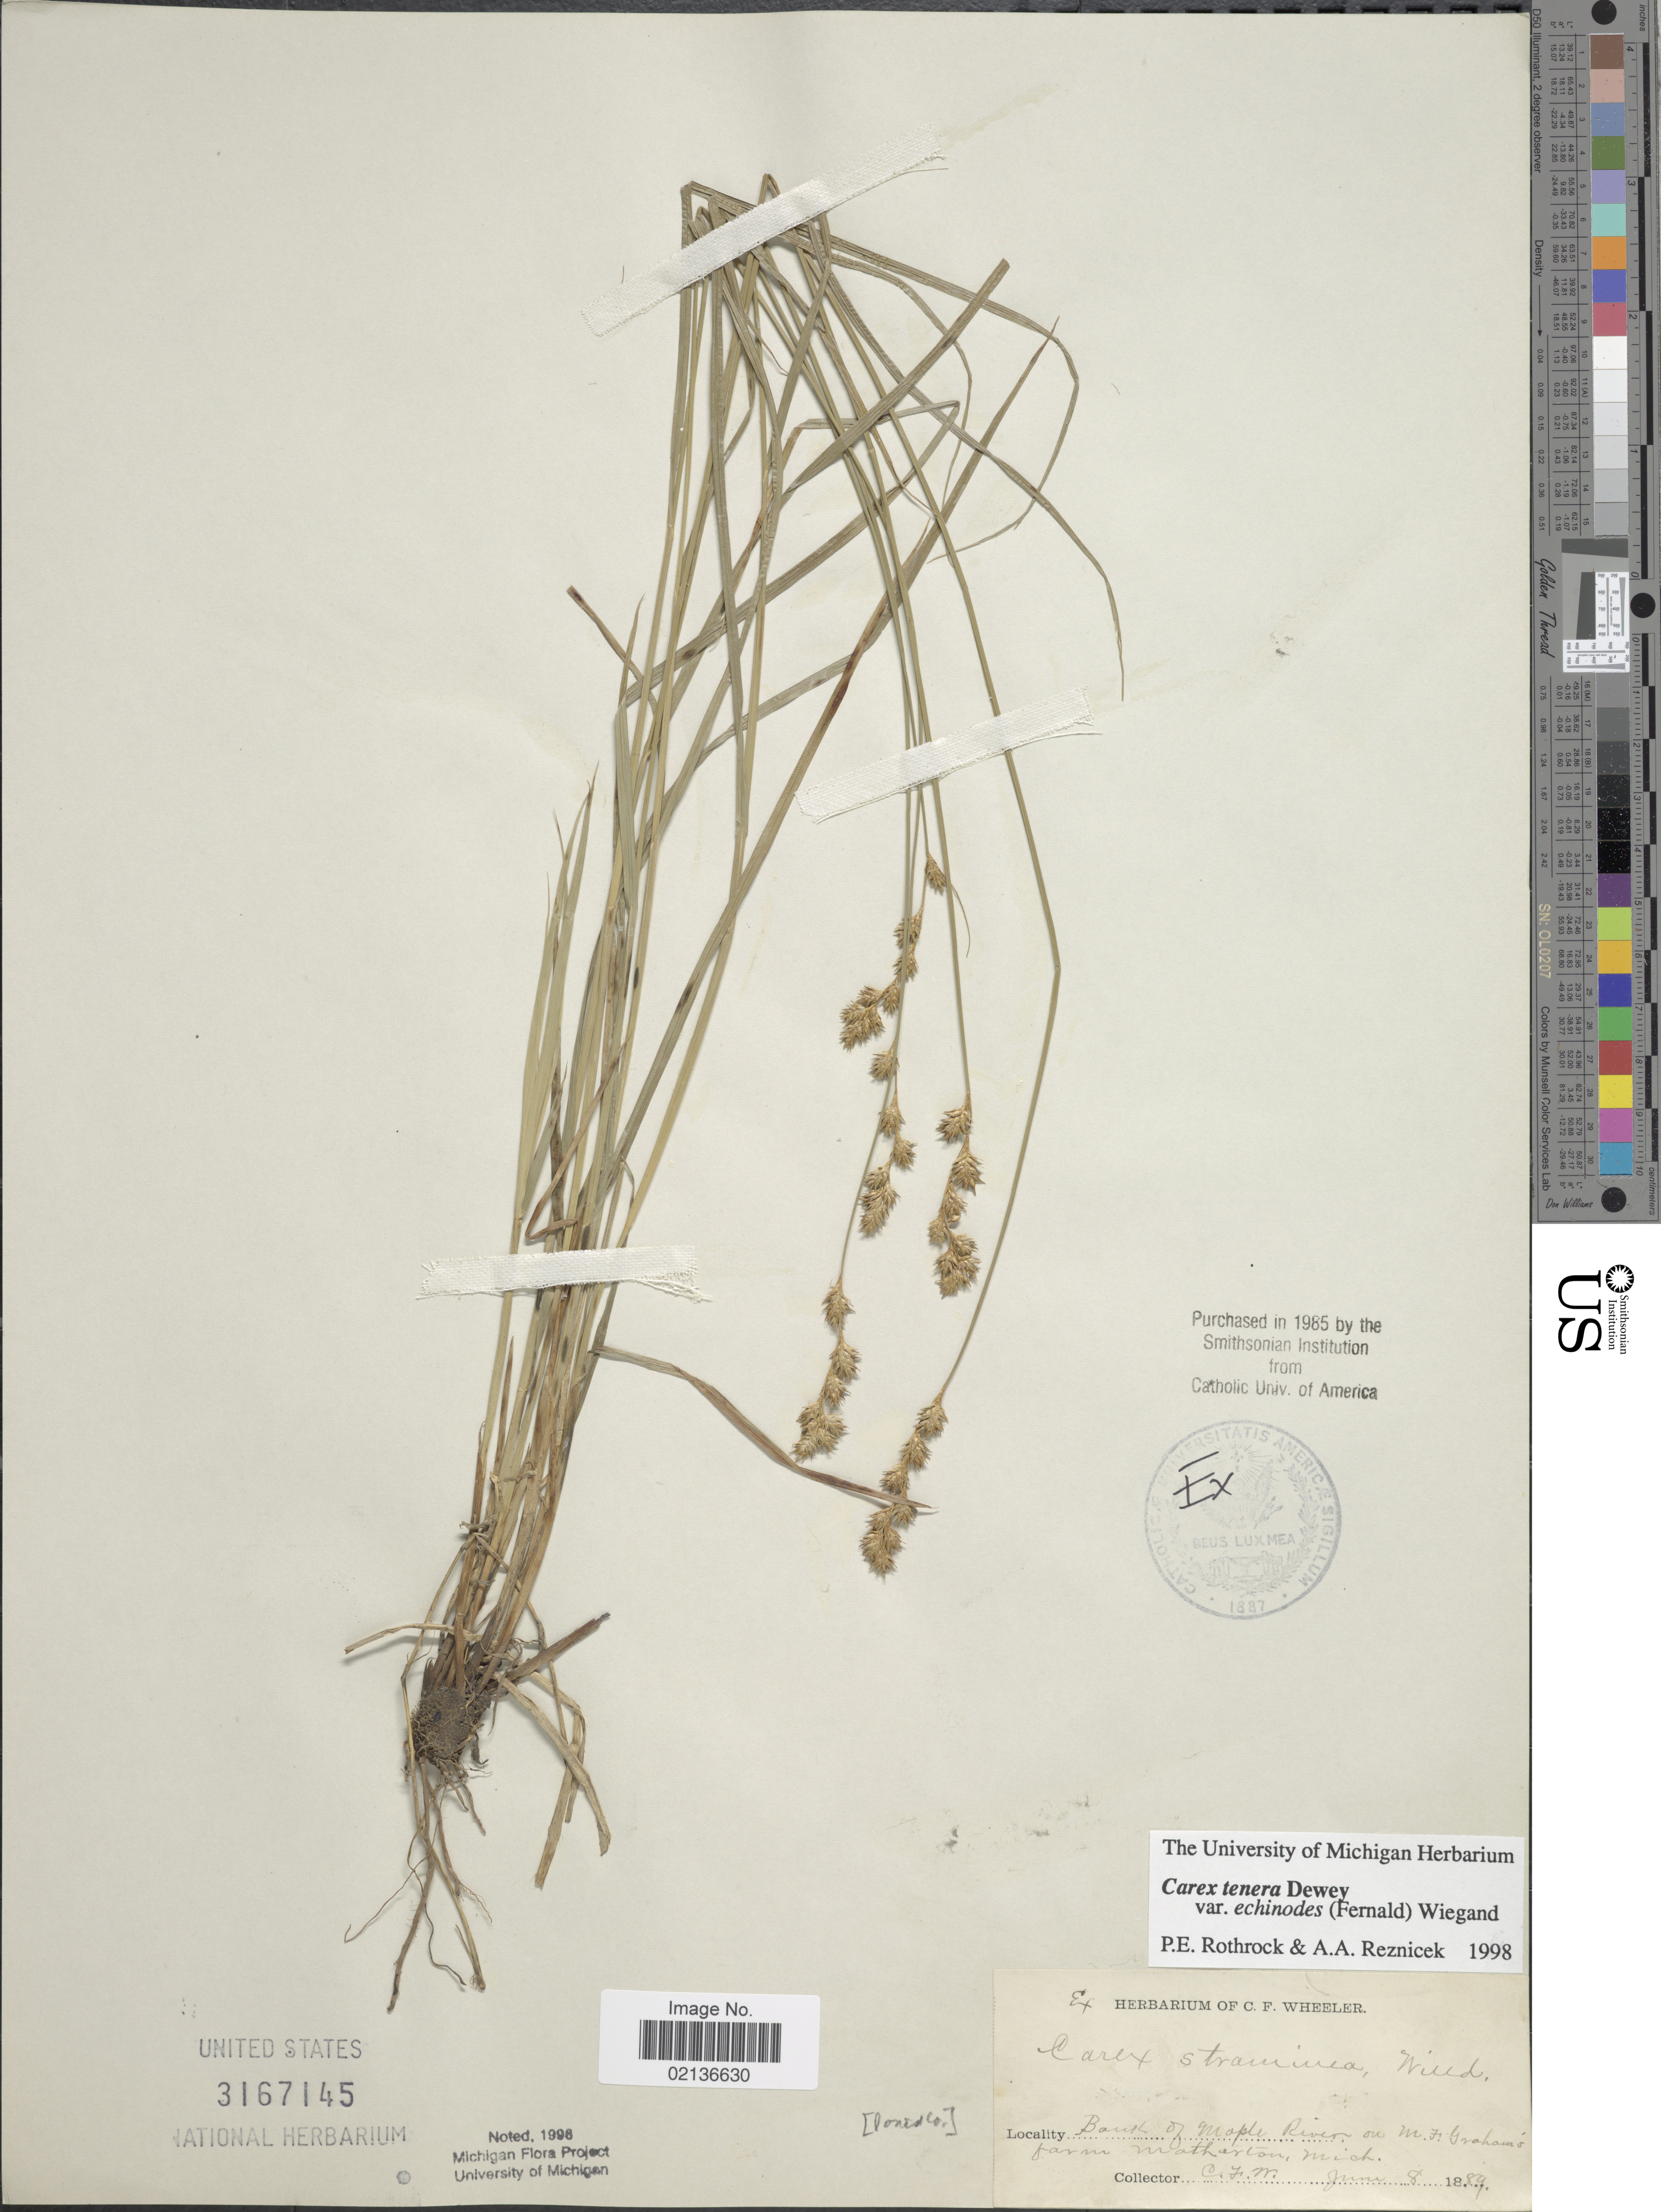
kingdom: Plantae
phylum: Tracheophyta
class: Liliopsida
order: Poales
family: Cyperaceae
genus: Carex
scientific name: Carex echinodes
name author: (Fernald) P. Rothr. et al.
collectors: C. Wheeler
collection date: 1889-06-08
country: United States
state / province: Michigan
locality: Banks of Maple River on M. F. Graham's farm, Matherton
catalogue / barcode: US 3167145